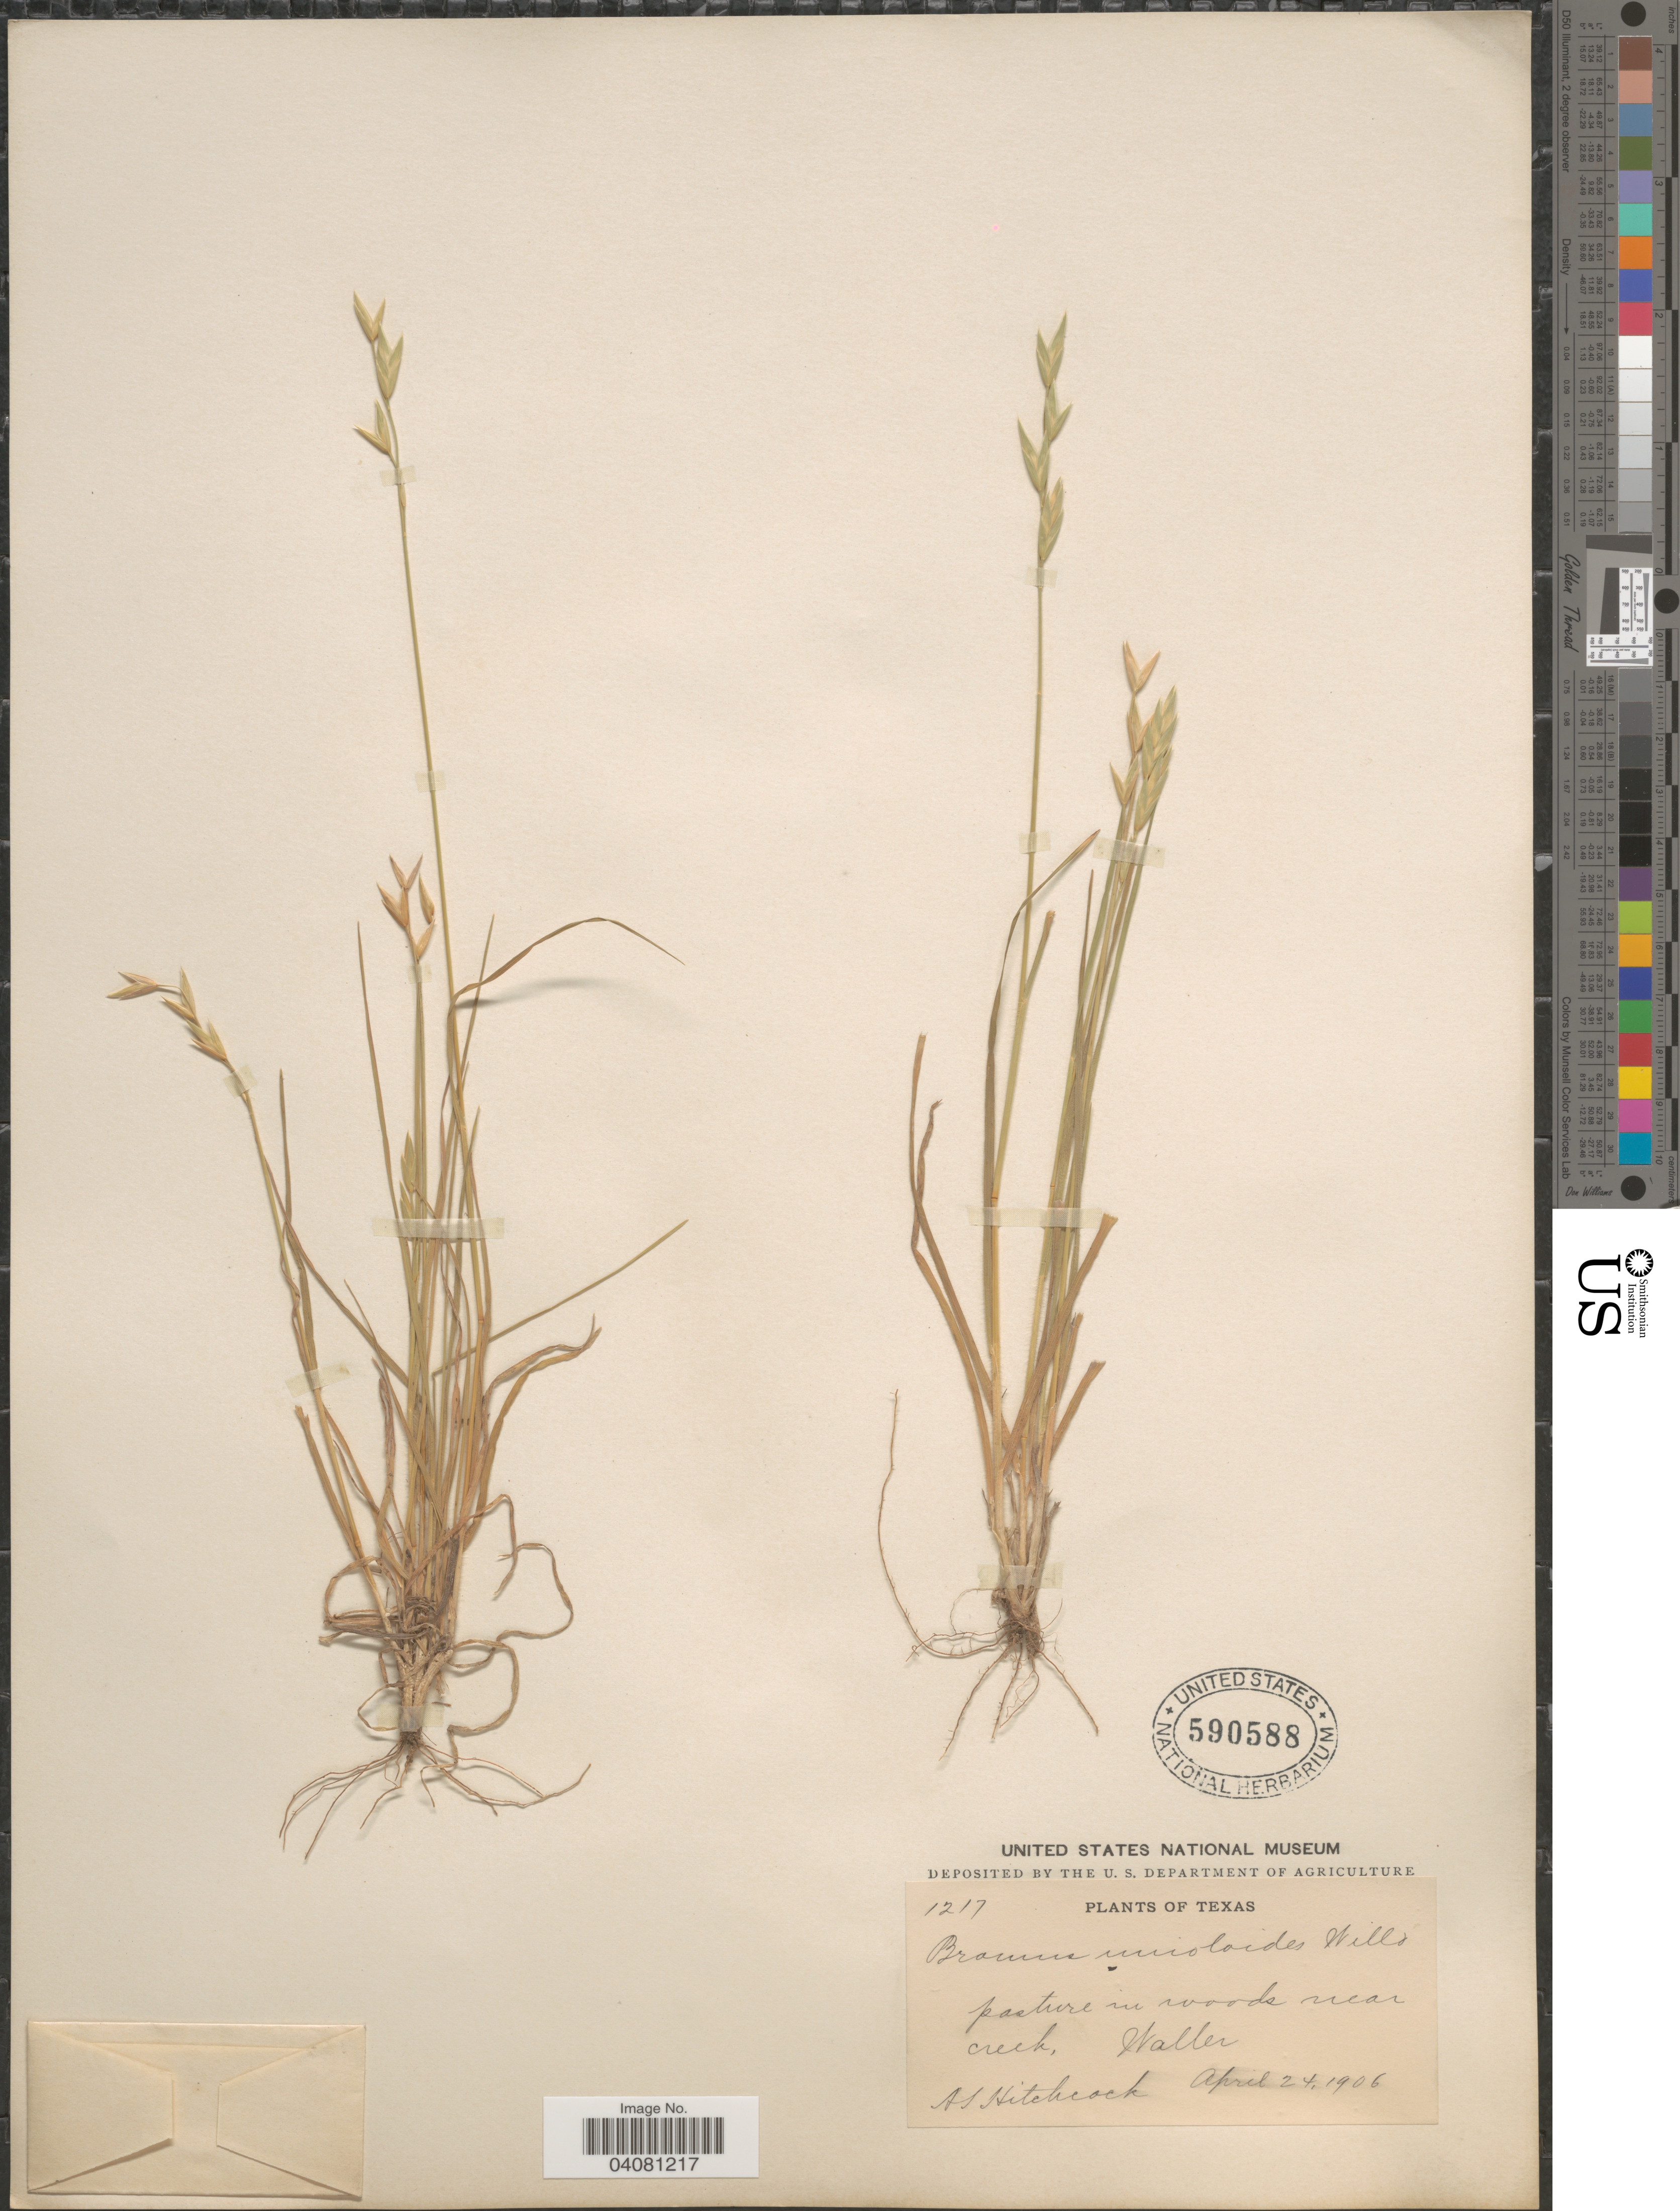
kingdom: Plantae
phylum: Tracheophyta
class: Liliopsida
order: Poales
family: Poaceae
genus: Bromus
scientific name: Bromus catharticus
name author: Vahl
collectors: A. S. Hitchcock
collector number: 1217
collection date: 1906-04-24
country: United States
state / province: Texas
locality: Pasture in woods near creek, Walles.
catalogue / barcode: US 590588